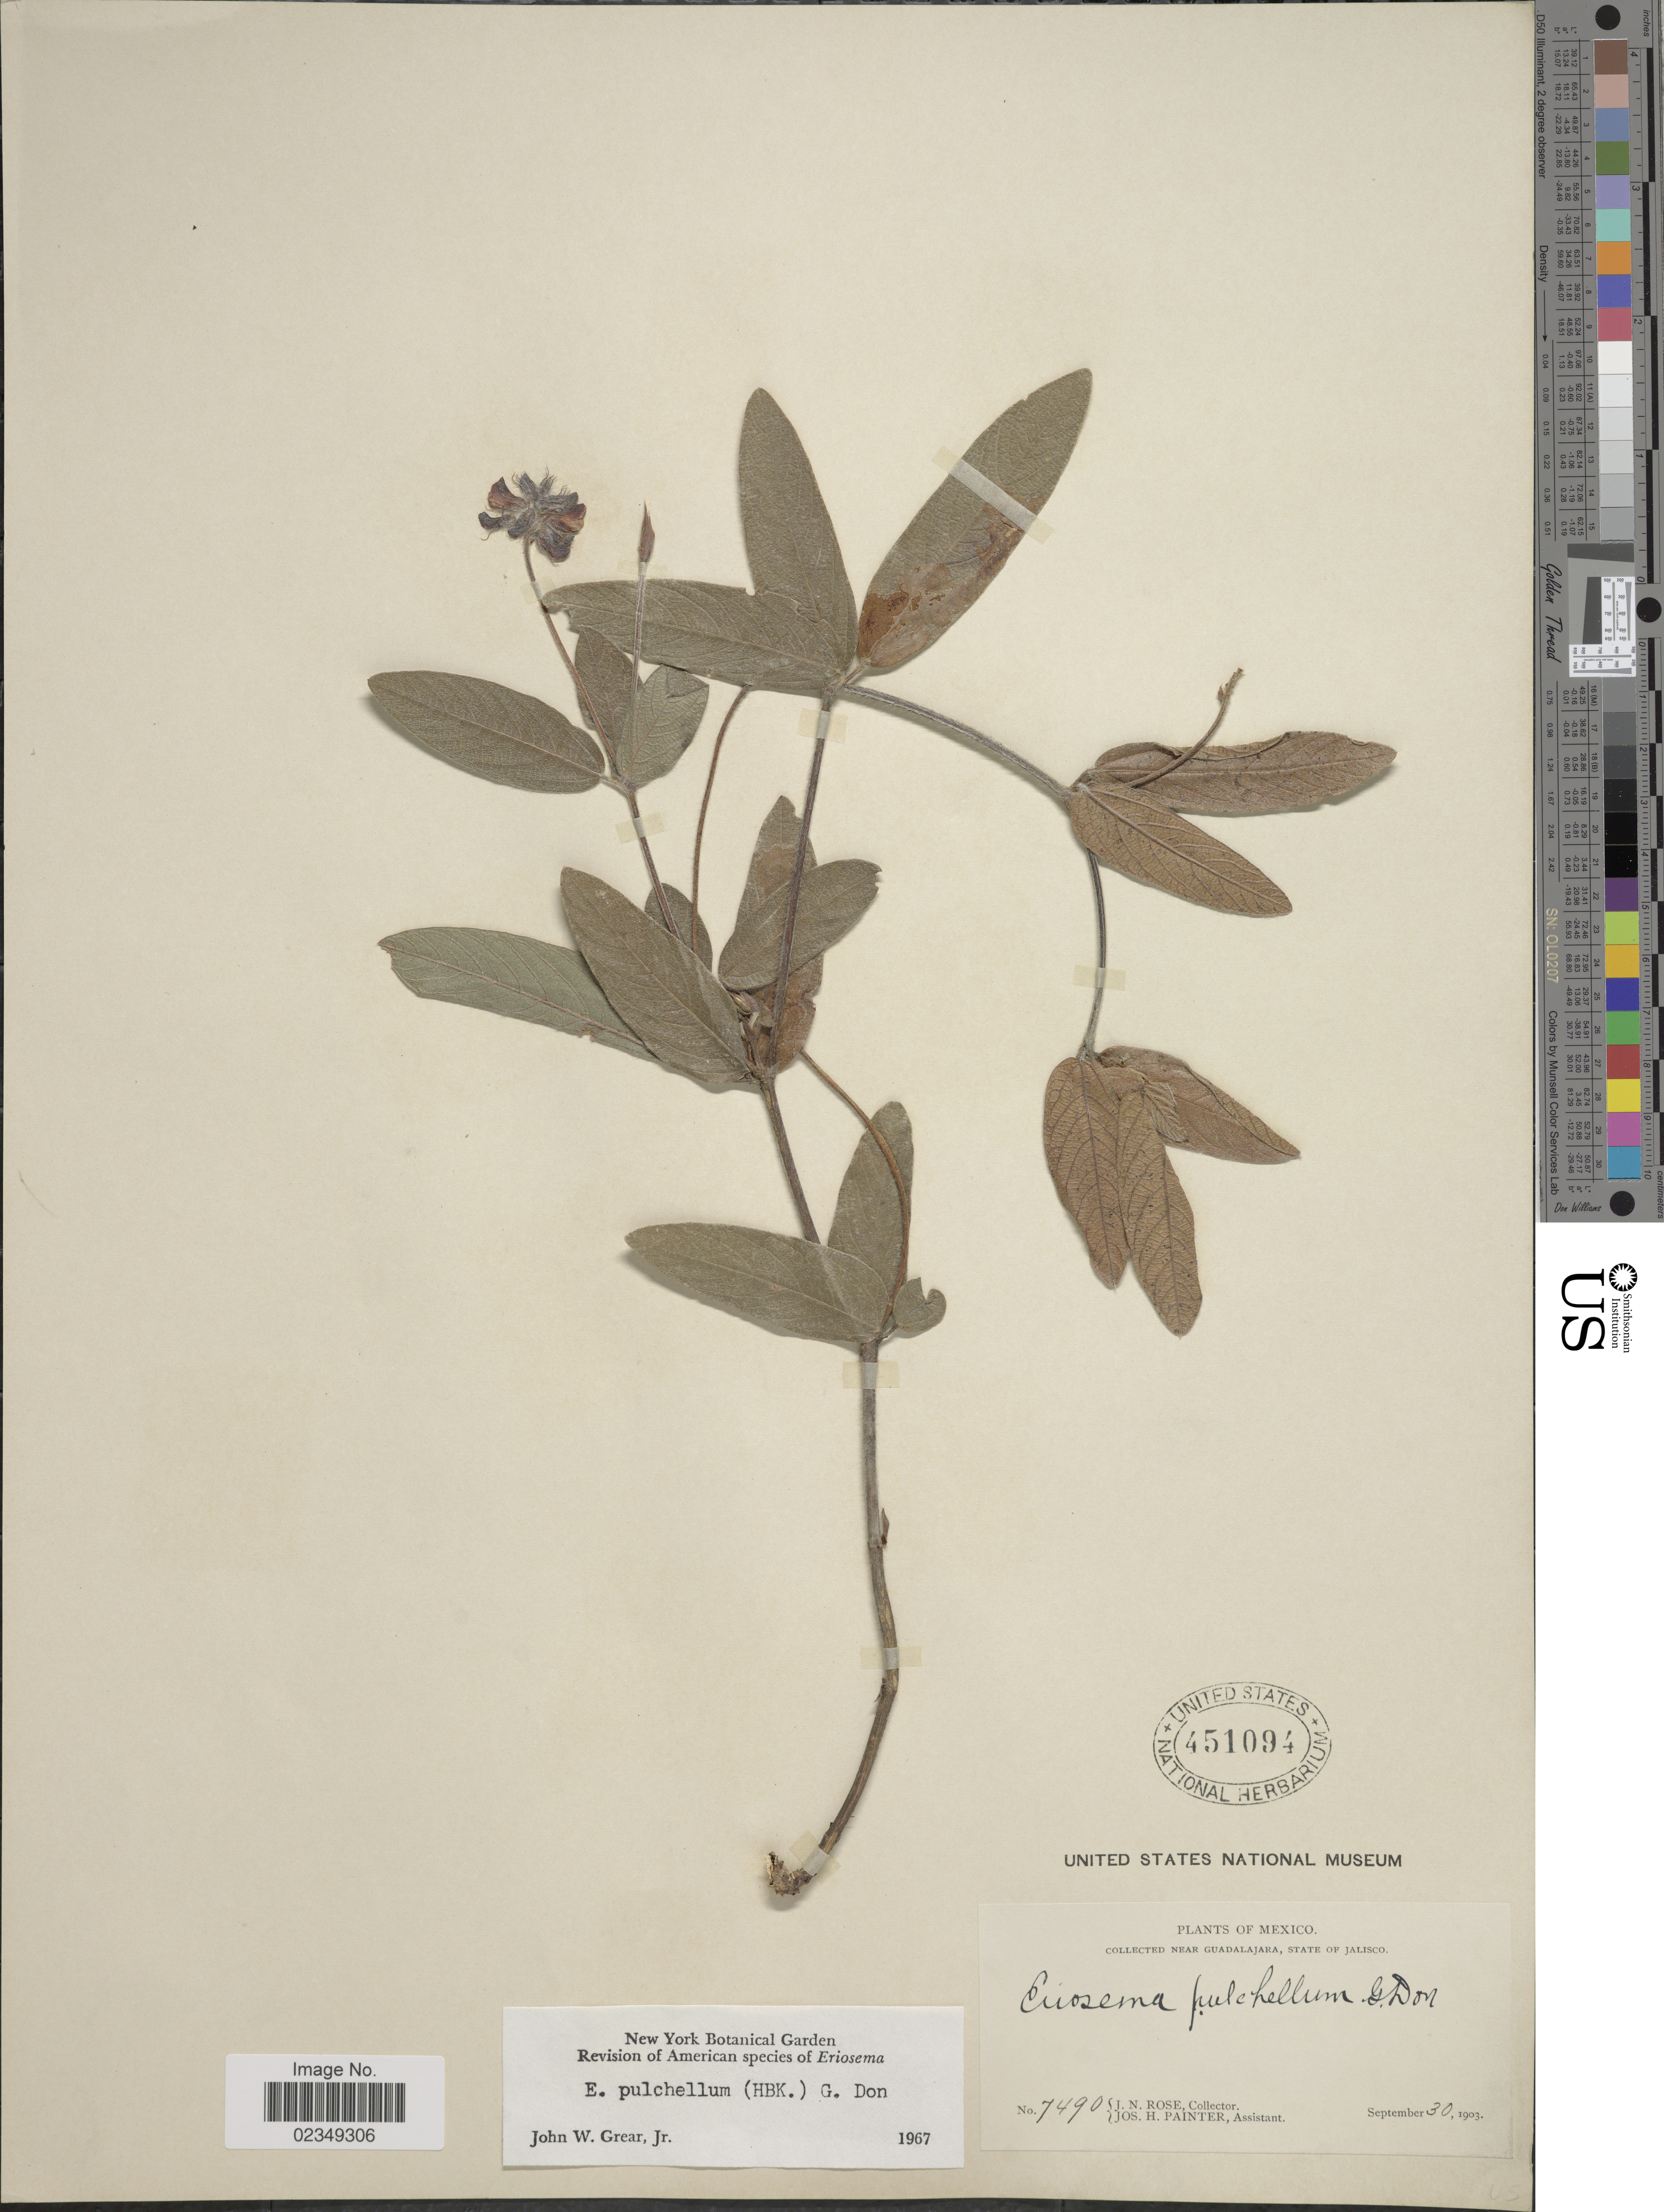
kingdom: Plantae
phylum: Tracheophyta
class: Magnoliopsida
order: Fabales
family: Fabaceae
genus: Eriosema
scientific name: Eriosema pulchellum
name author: (Kunth) G. Don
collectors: J. N. Rose & J. H. Painter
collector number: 7490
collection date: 1903-09-30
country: Mexico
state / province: Jalisco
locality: Near Guadalajara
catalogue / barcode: US 451094